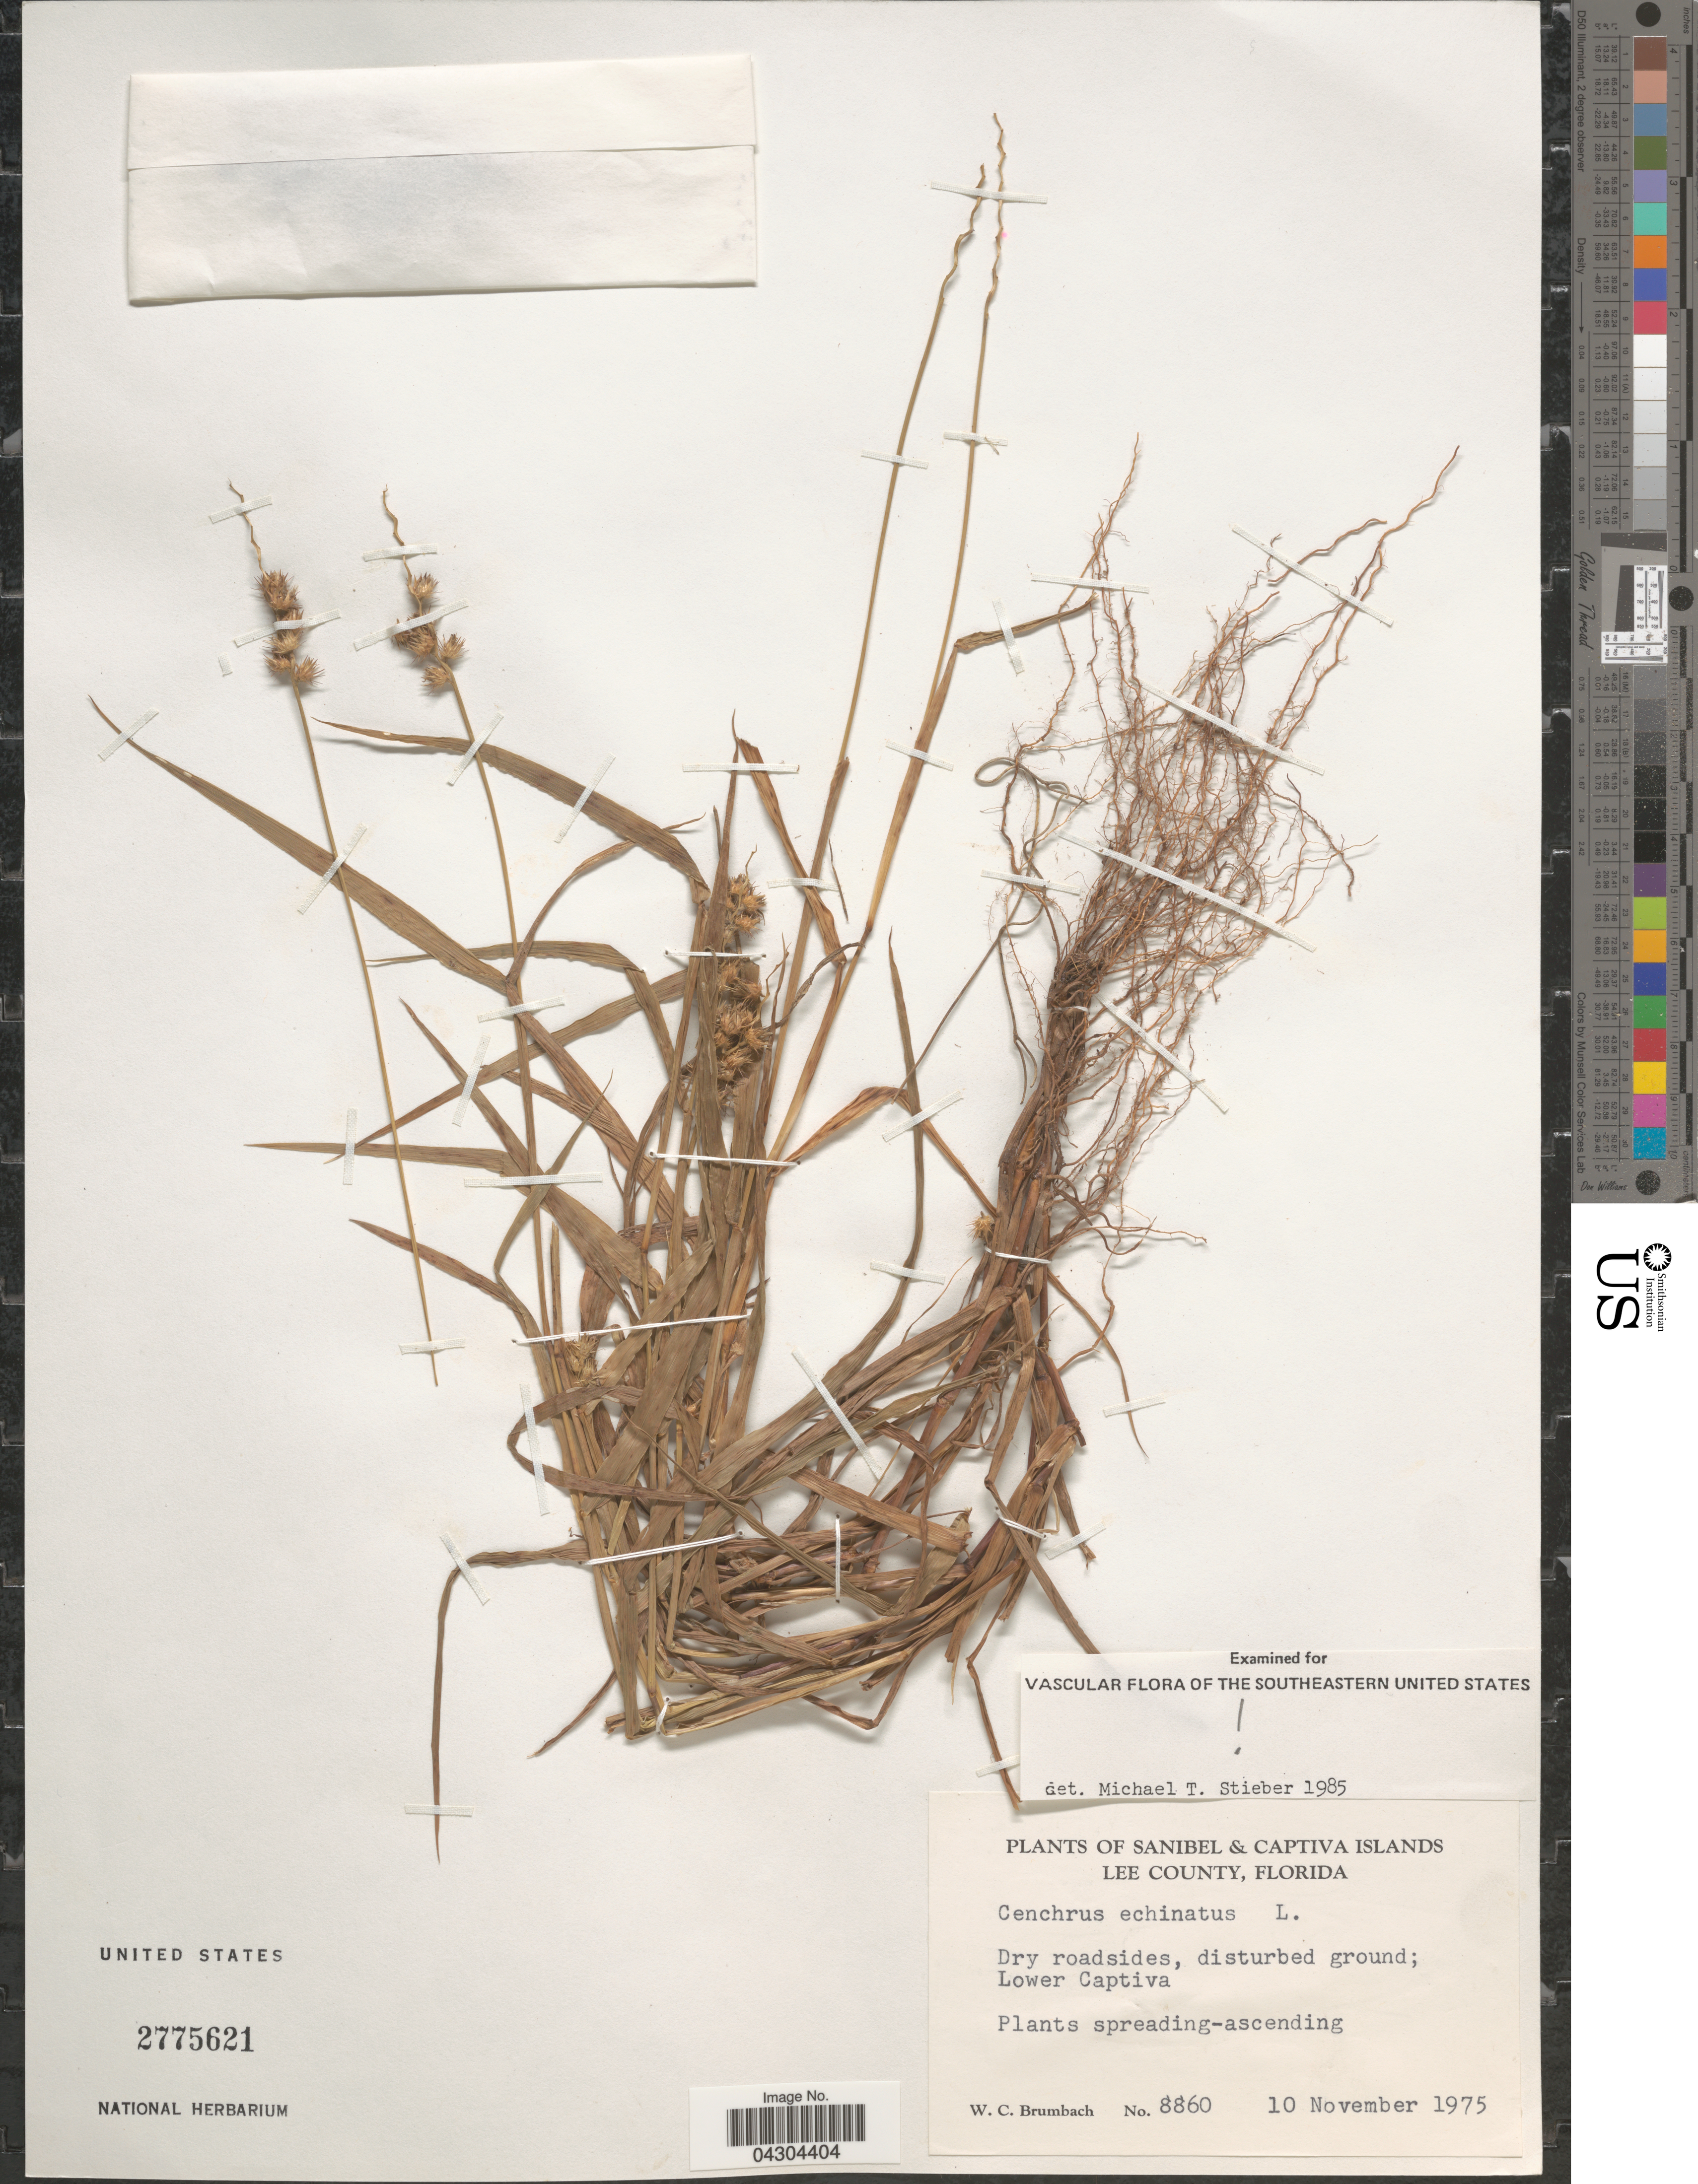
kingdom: Plantae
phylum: Tracheophyta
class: Liliopsida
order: Poales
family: Poaceae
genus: Cenchrus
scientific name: Cenchrus echinatus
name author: L.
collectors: W. C. Brumbach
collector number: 8860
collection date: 1975-11-10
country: United States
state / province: Florida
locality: Sanibel & Captiva Islands. Lee County. Dry roadsides, disturbed ground; Lower Captiva.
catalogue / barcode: US 2775621